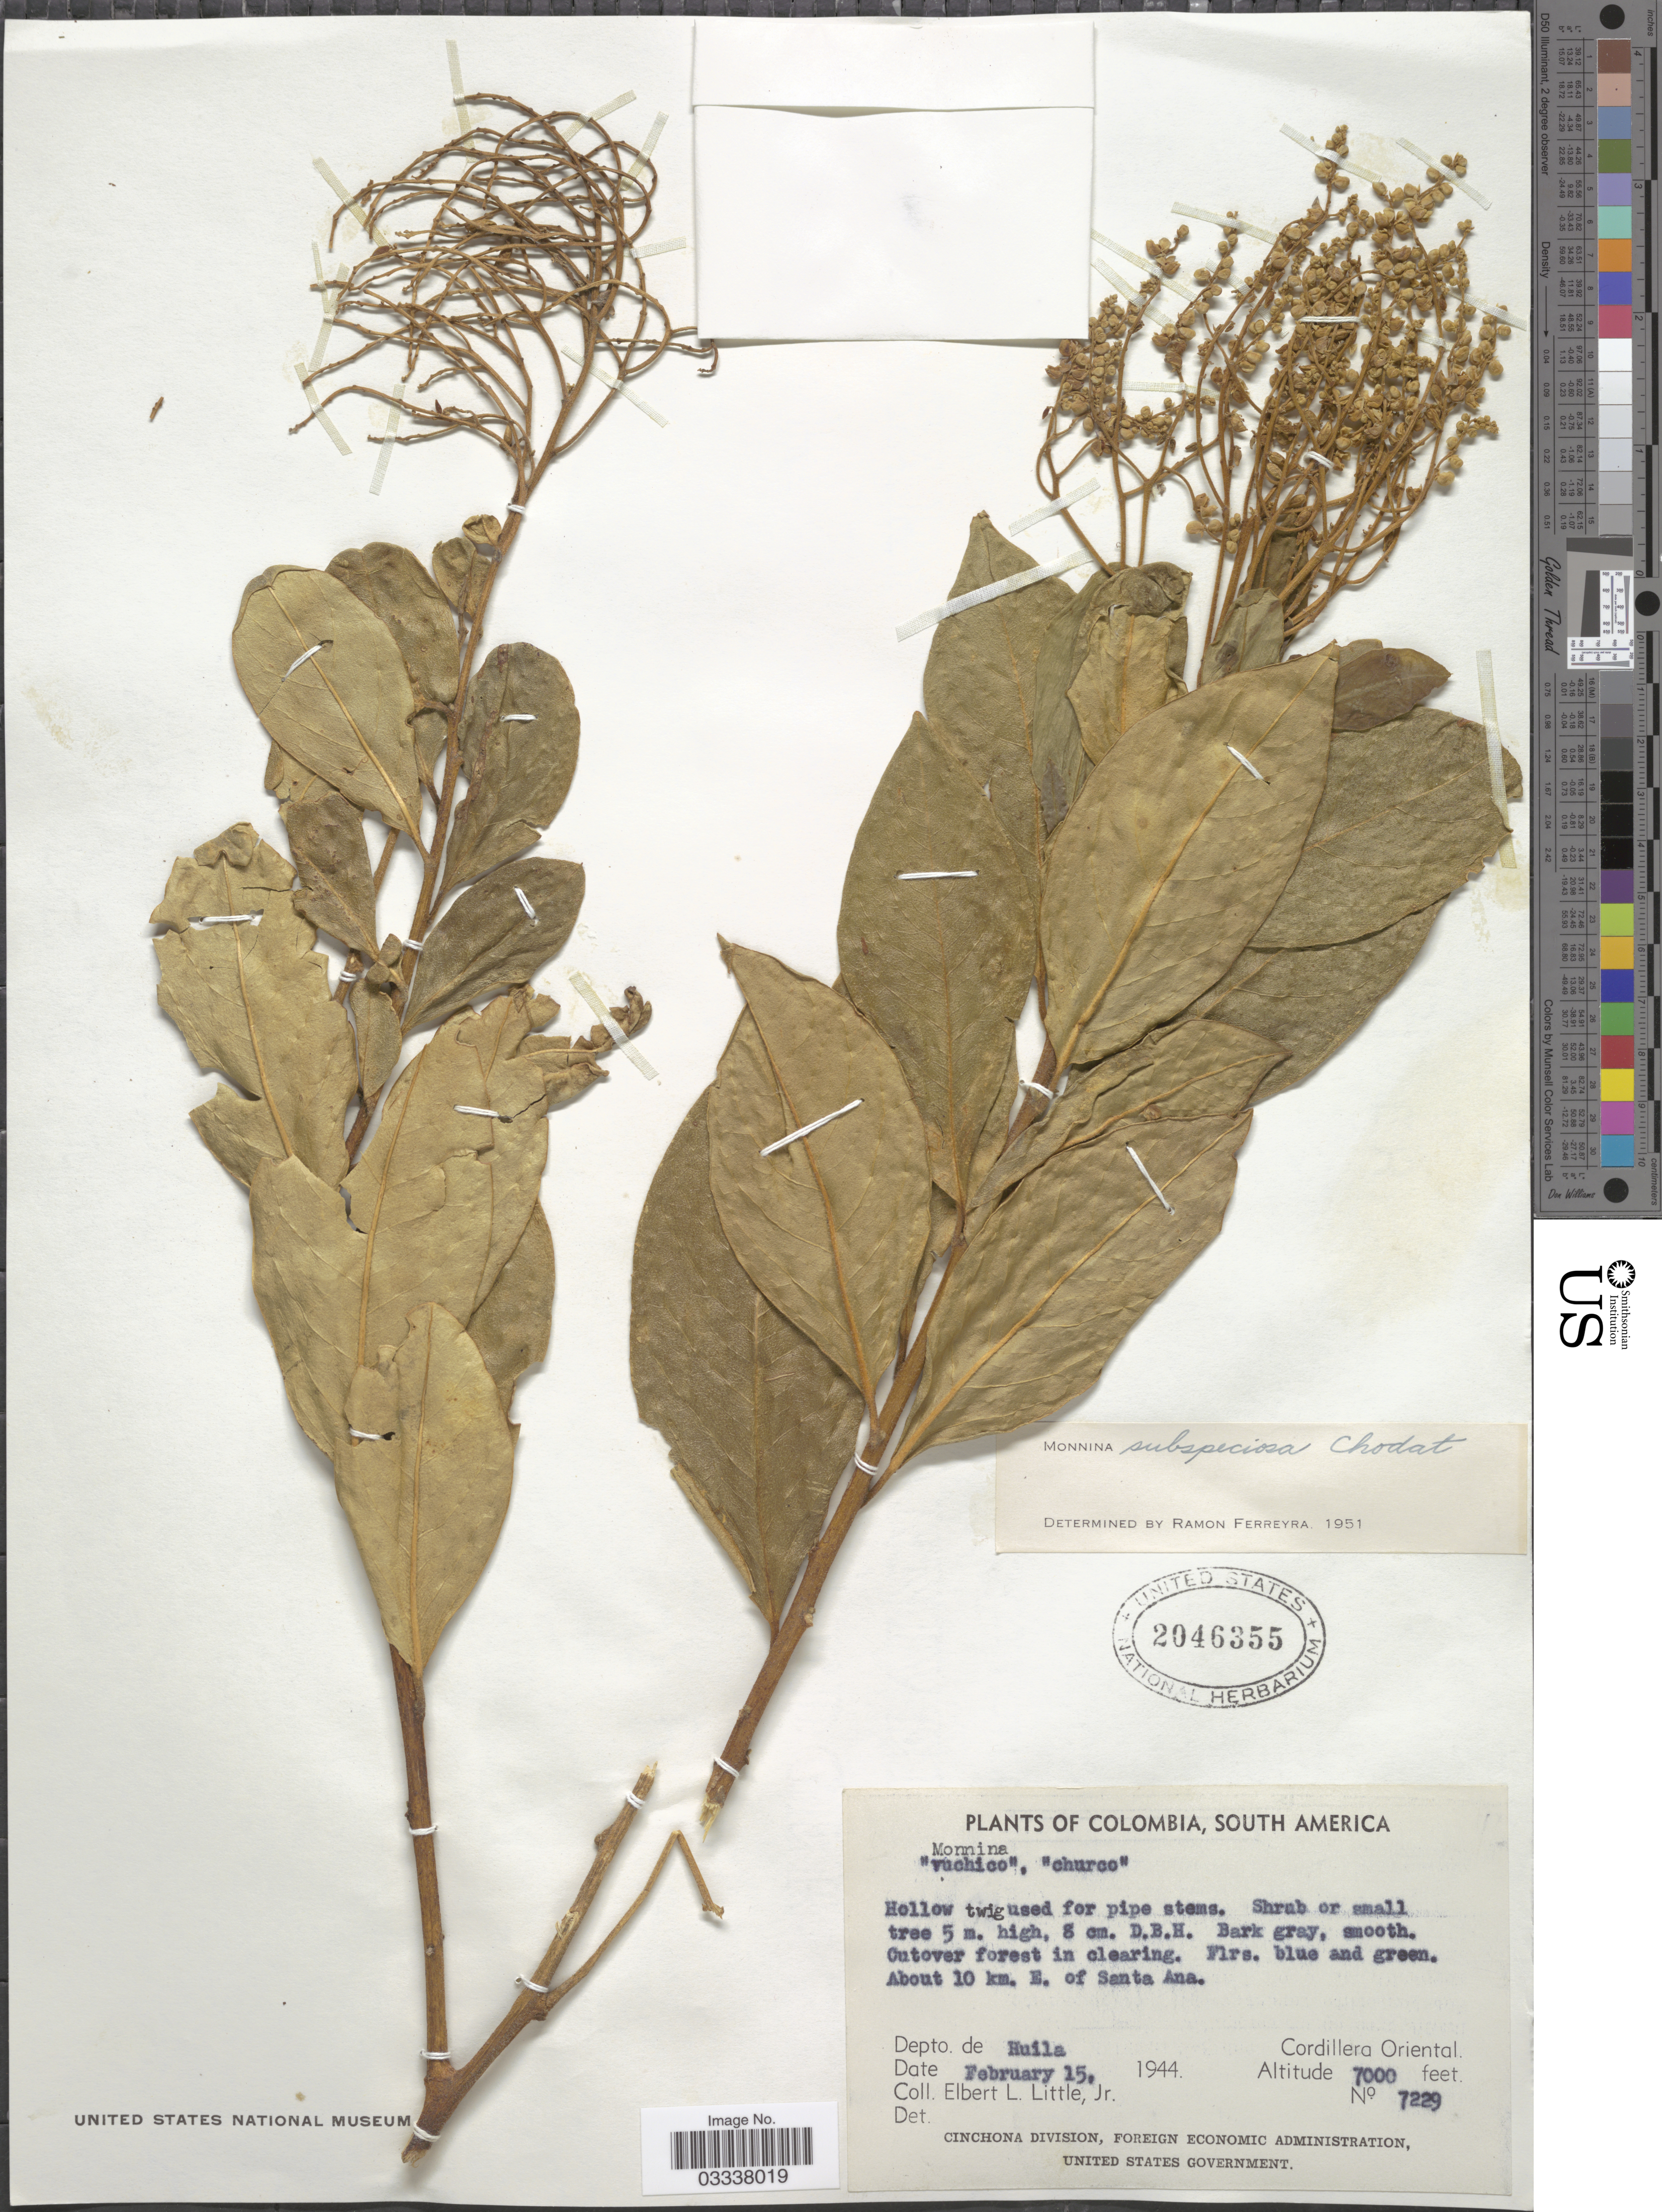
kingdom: Plantae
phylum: Tracheophyta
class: Magnoliopsida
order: Fabales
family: Polygalaceae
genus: Monnina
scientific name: Monnina subspeciosa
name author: Chodat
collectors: E. L. Little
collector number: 7229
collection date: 1944-02-15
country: Colombia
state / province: Huila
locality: About 10 km. E. of Santa Ana, Depto. de Huila, Cordillera Oriental.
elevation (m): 2134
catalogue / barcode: US 2046355